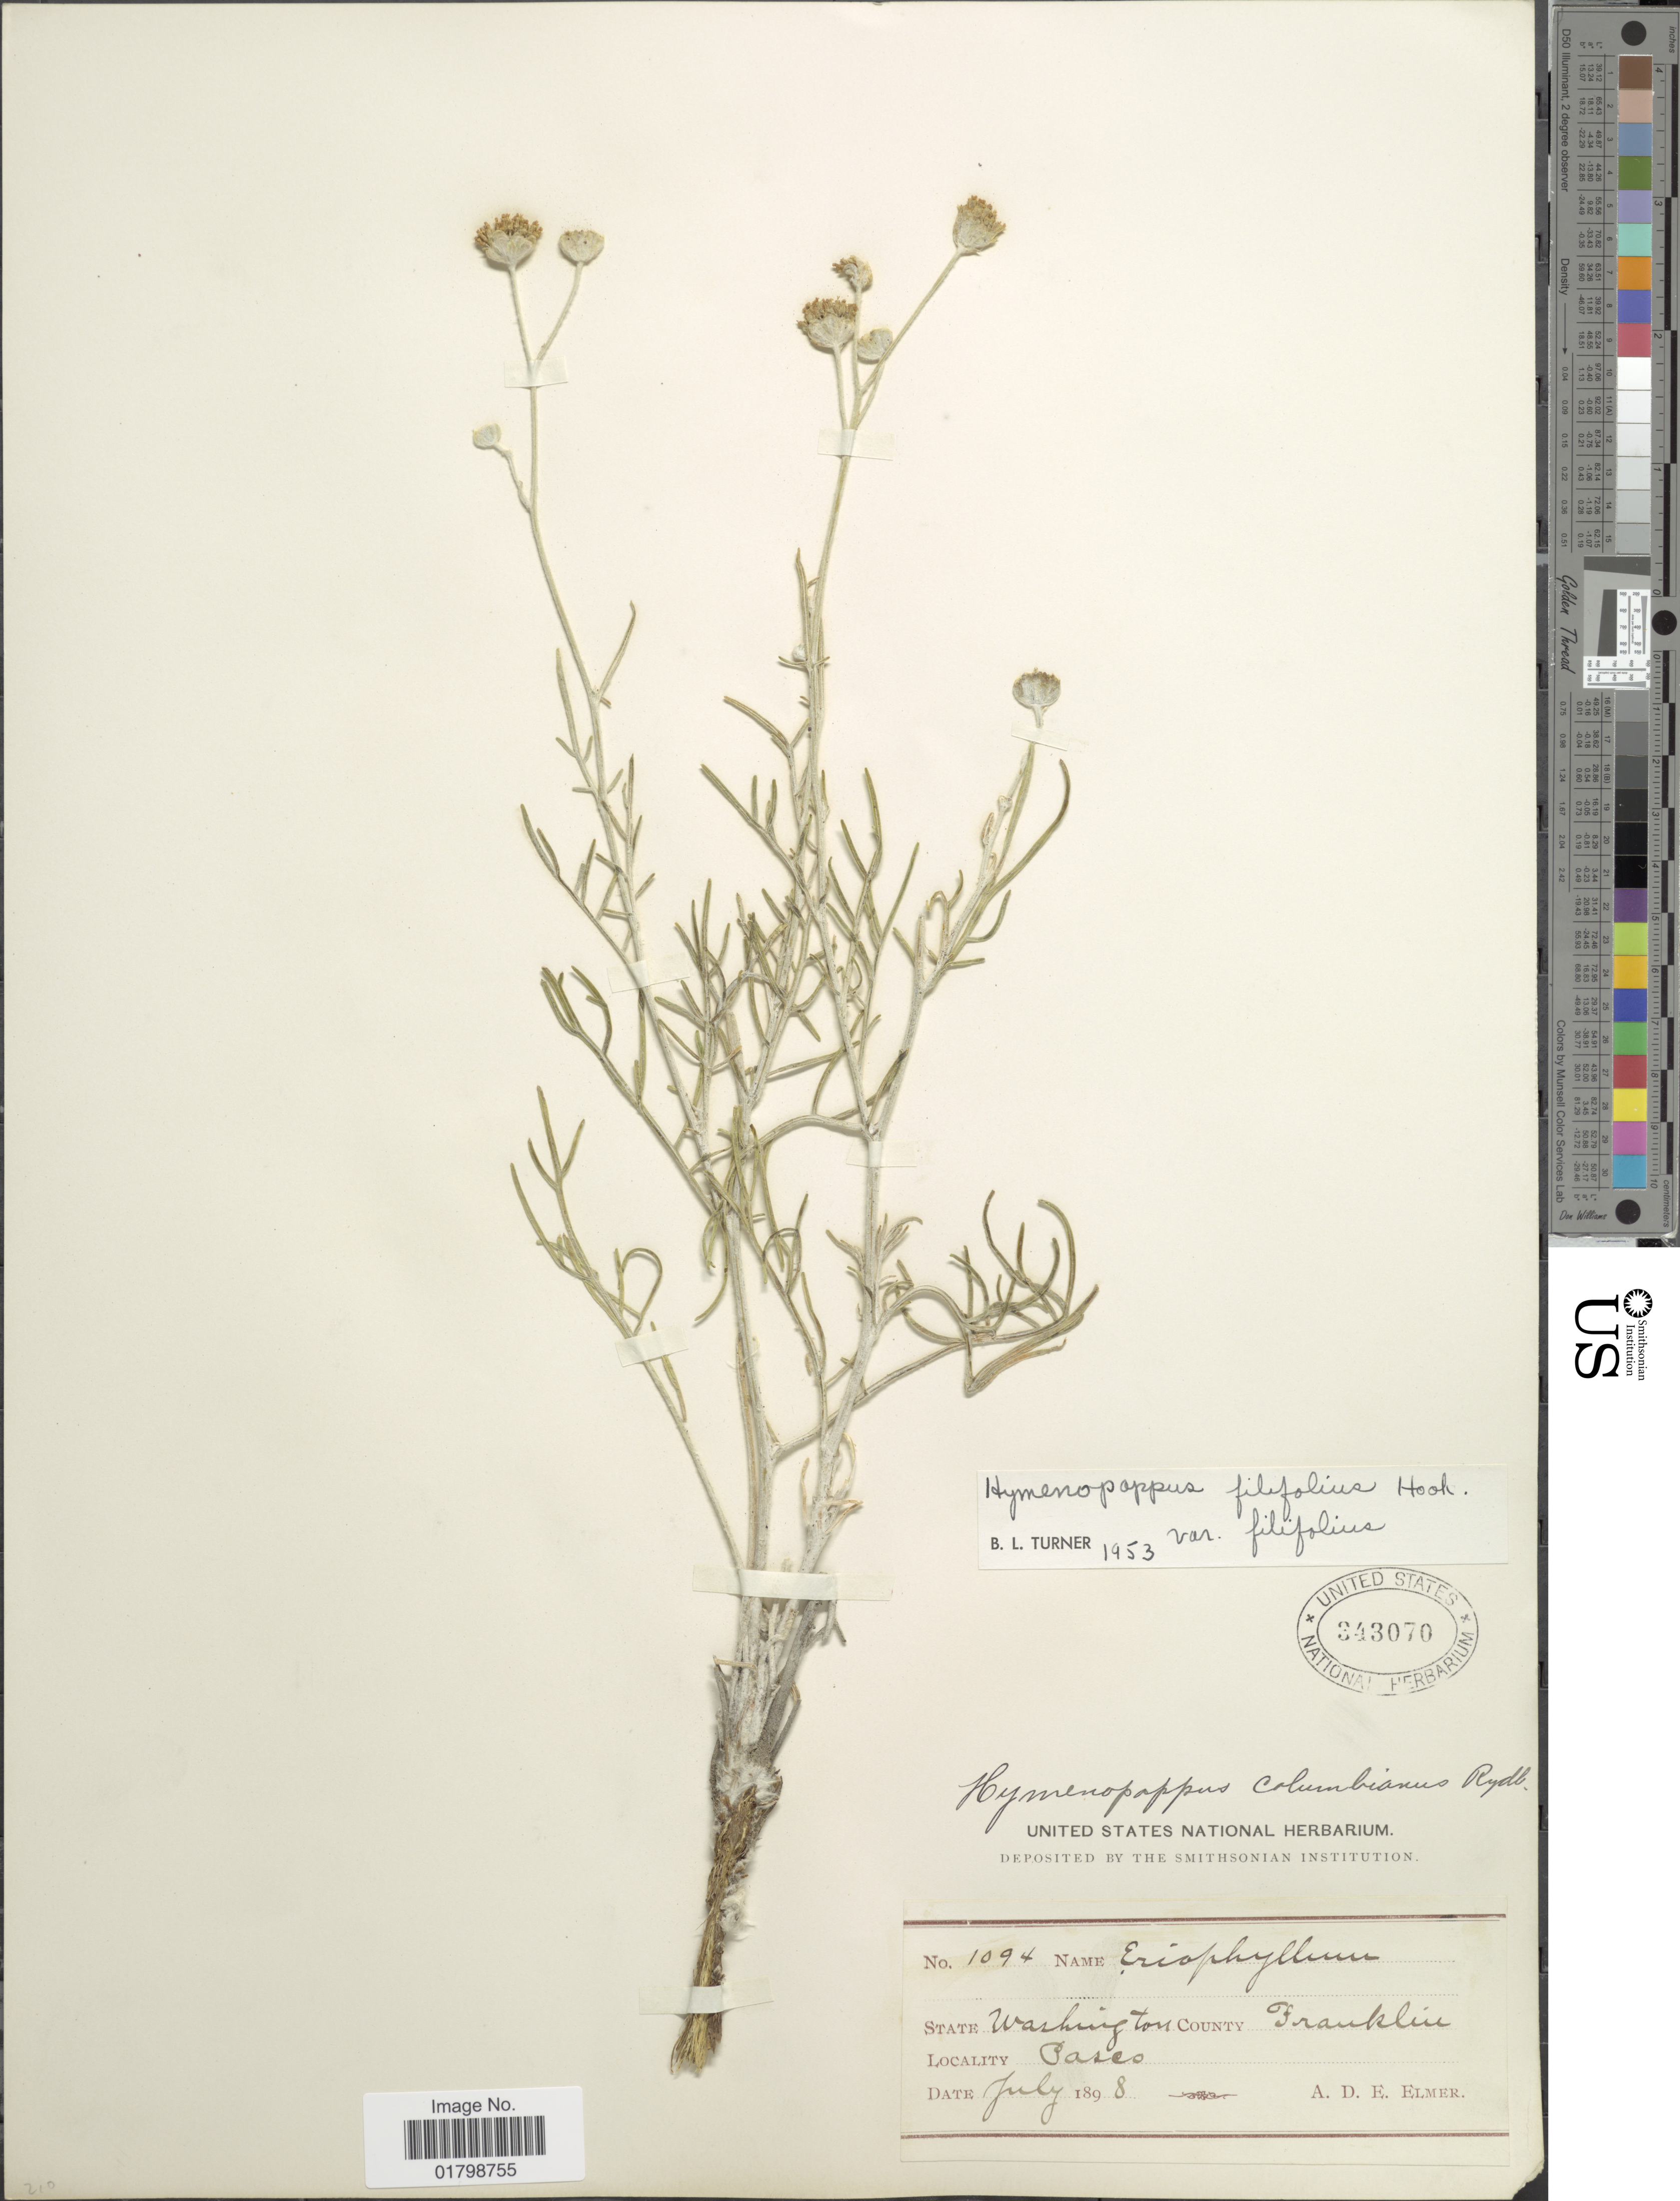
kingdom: Plantae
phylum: Tracheophyta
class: Magnoliopsida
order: Asterales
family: Asteraceae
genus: Hymenopappus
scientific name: Hymenopappus filifolius var. filifolius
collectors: A. D. E. Elmer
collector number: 1049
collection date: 1898-07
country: United States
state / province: Washington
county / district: Franklin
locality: County Franklin, Paseo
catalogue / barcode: US 343070